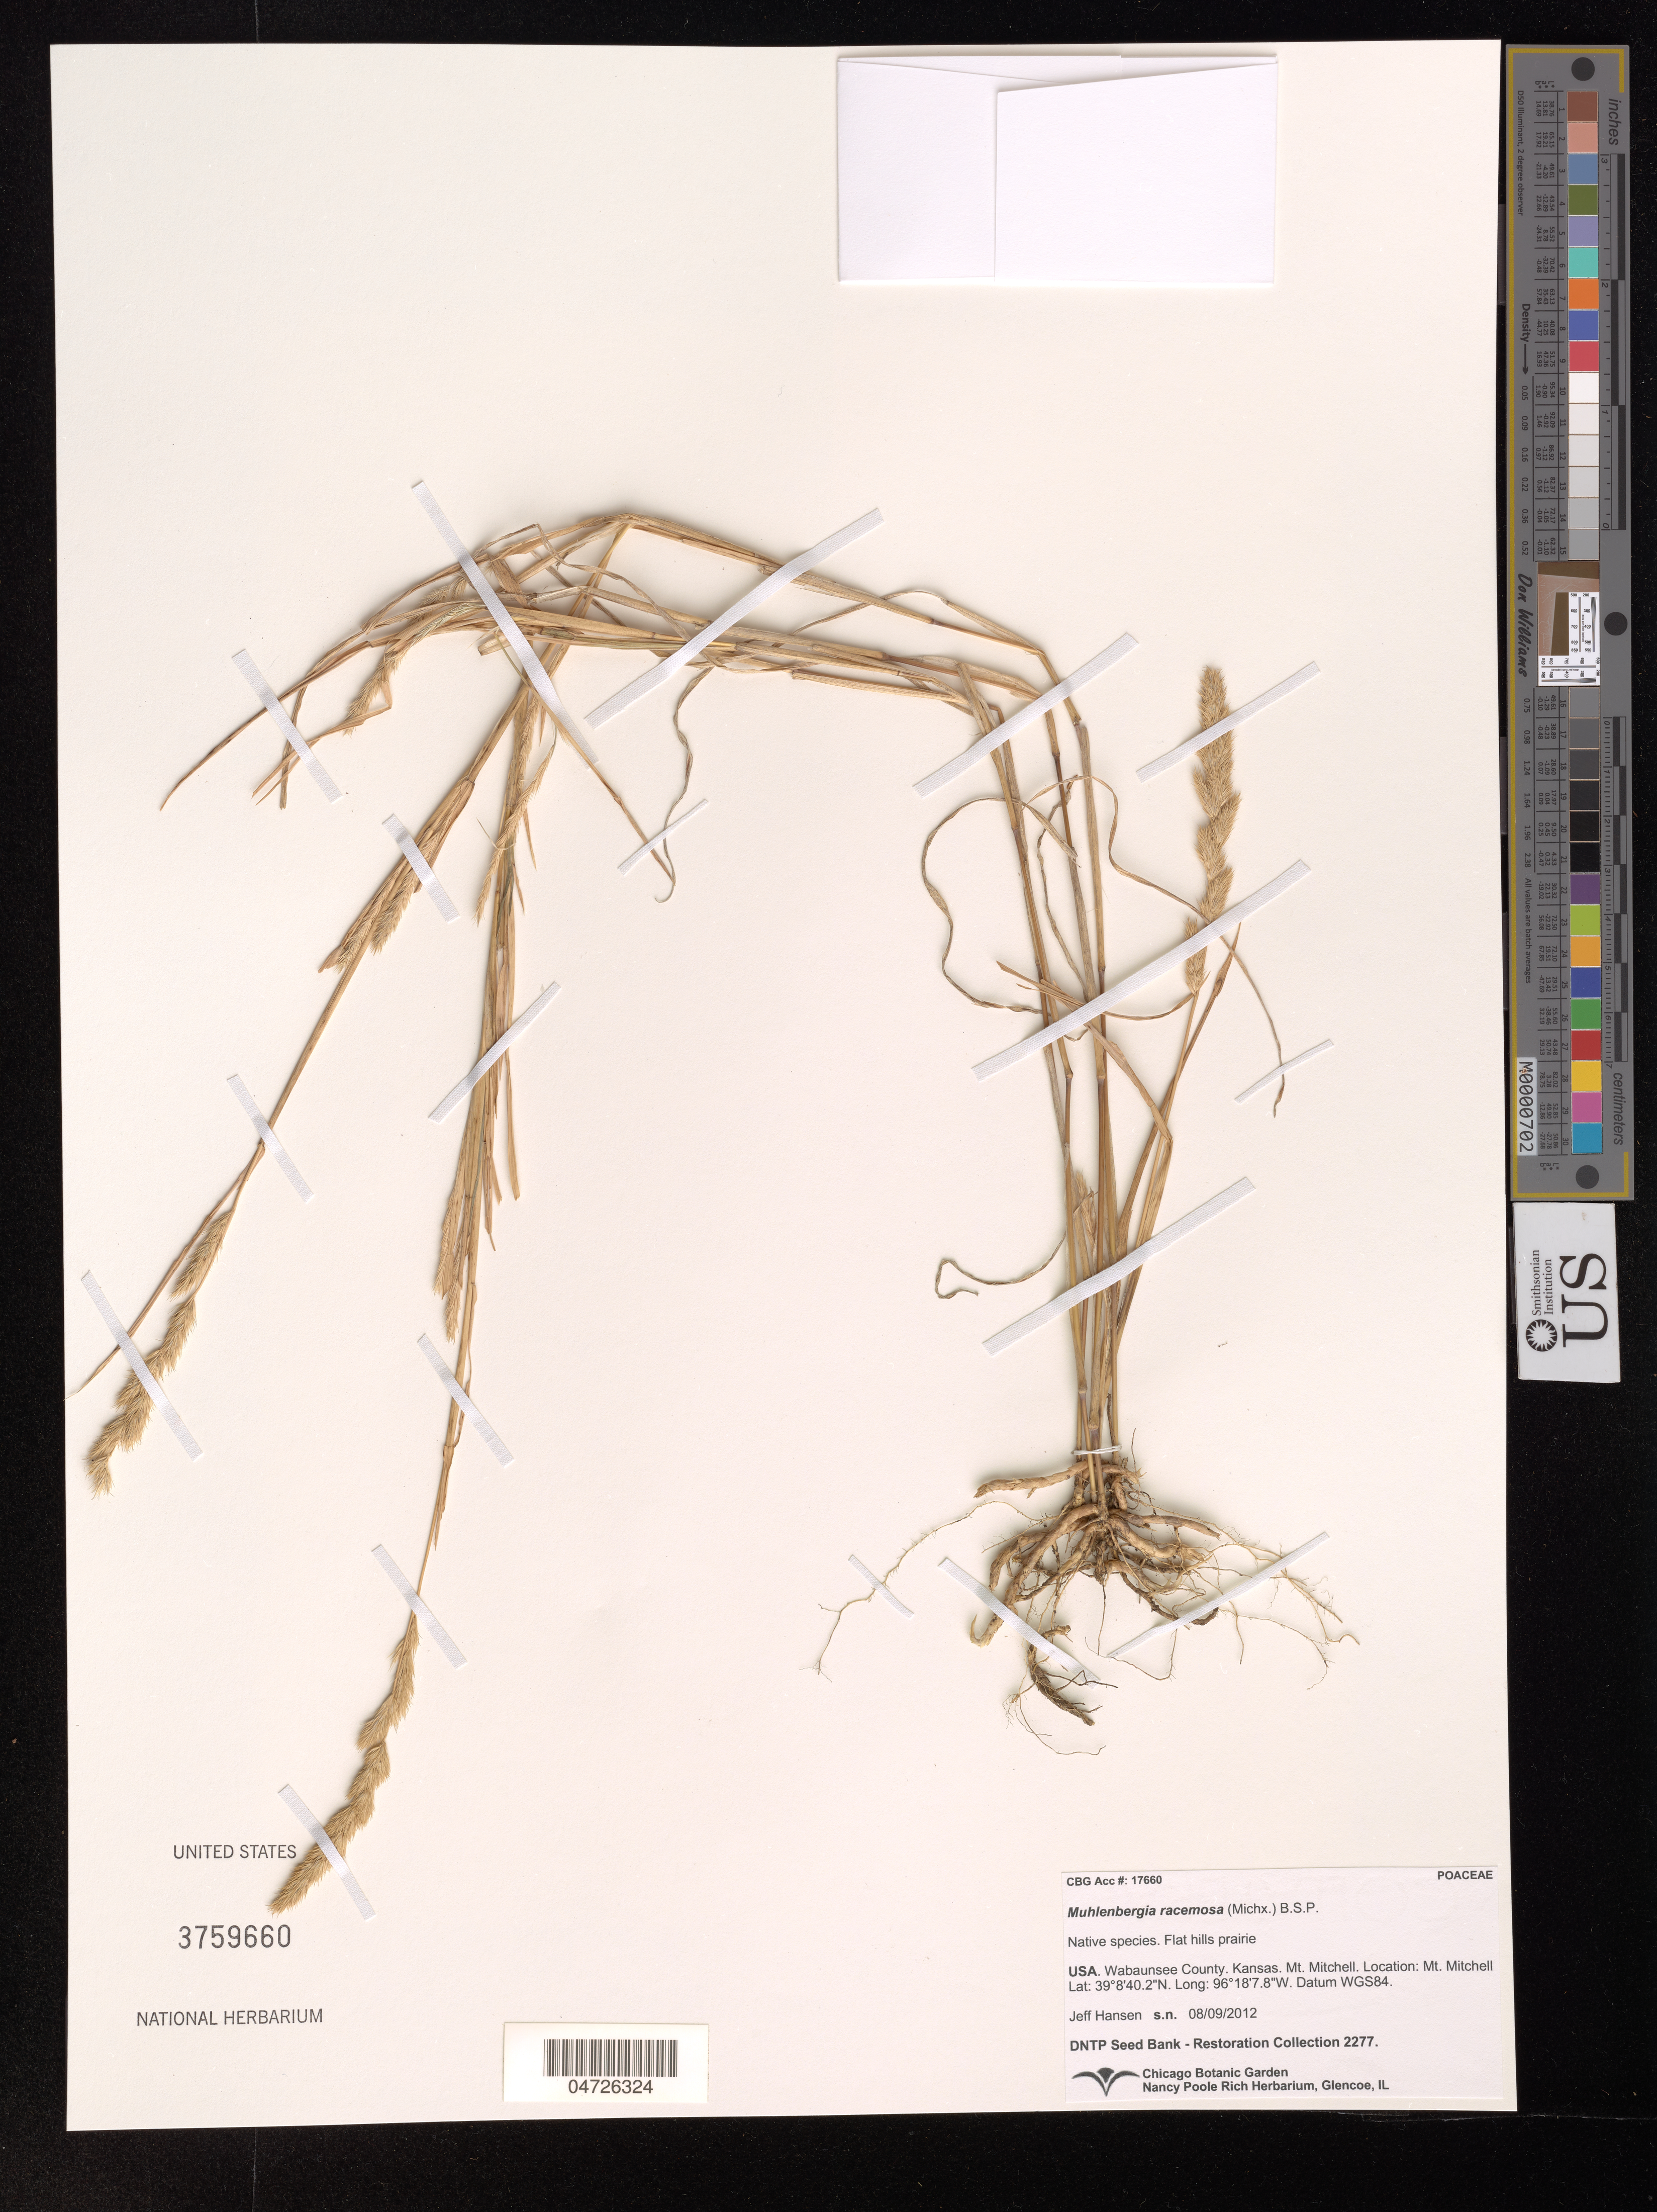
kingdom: Plantae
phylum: Tracheophyta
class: Liliopsida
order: Poales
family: Poaceae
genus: Muhlenbergia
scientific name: Muhlenbergia racemosa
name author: (Michx.) Britton et al.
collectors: J. Hansen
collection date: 2012-08-09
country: United States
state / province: Kansas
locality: Wabaunsee County. Mt. Mitchell. Mt. Mitchell. Datum WGS84.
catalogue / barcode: US 3759660